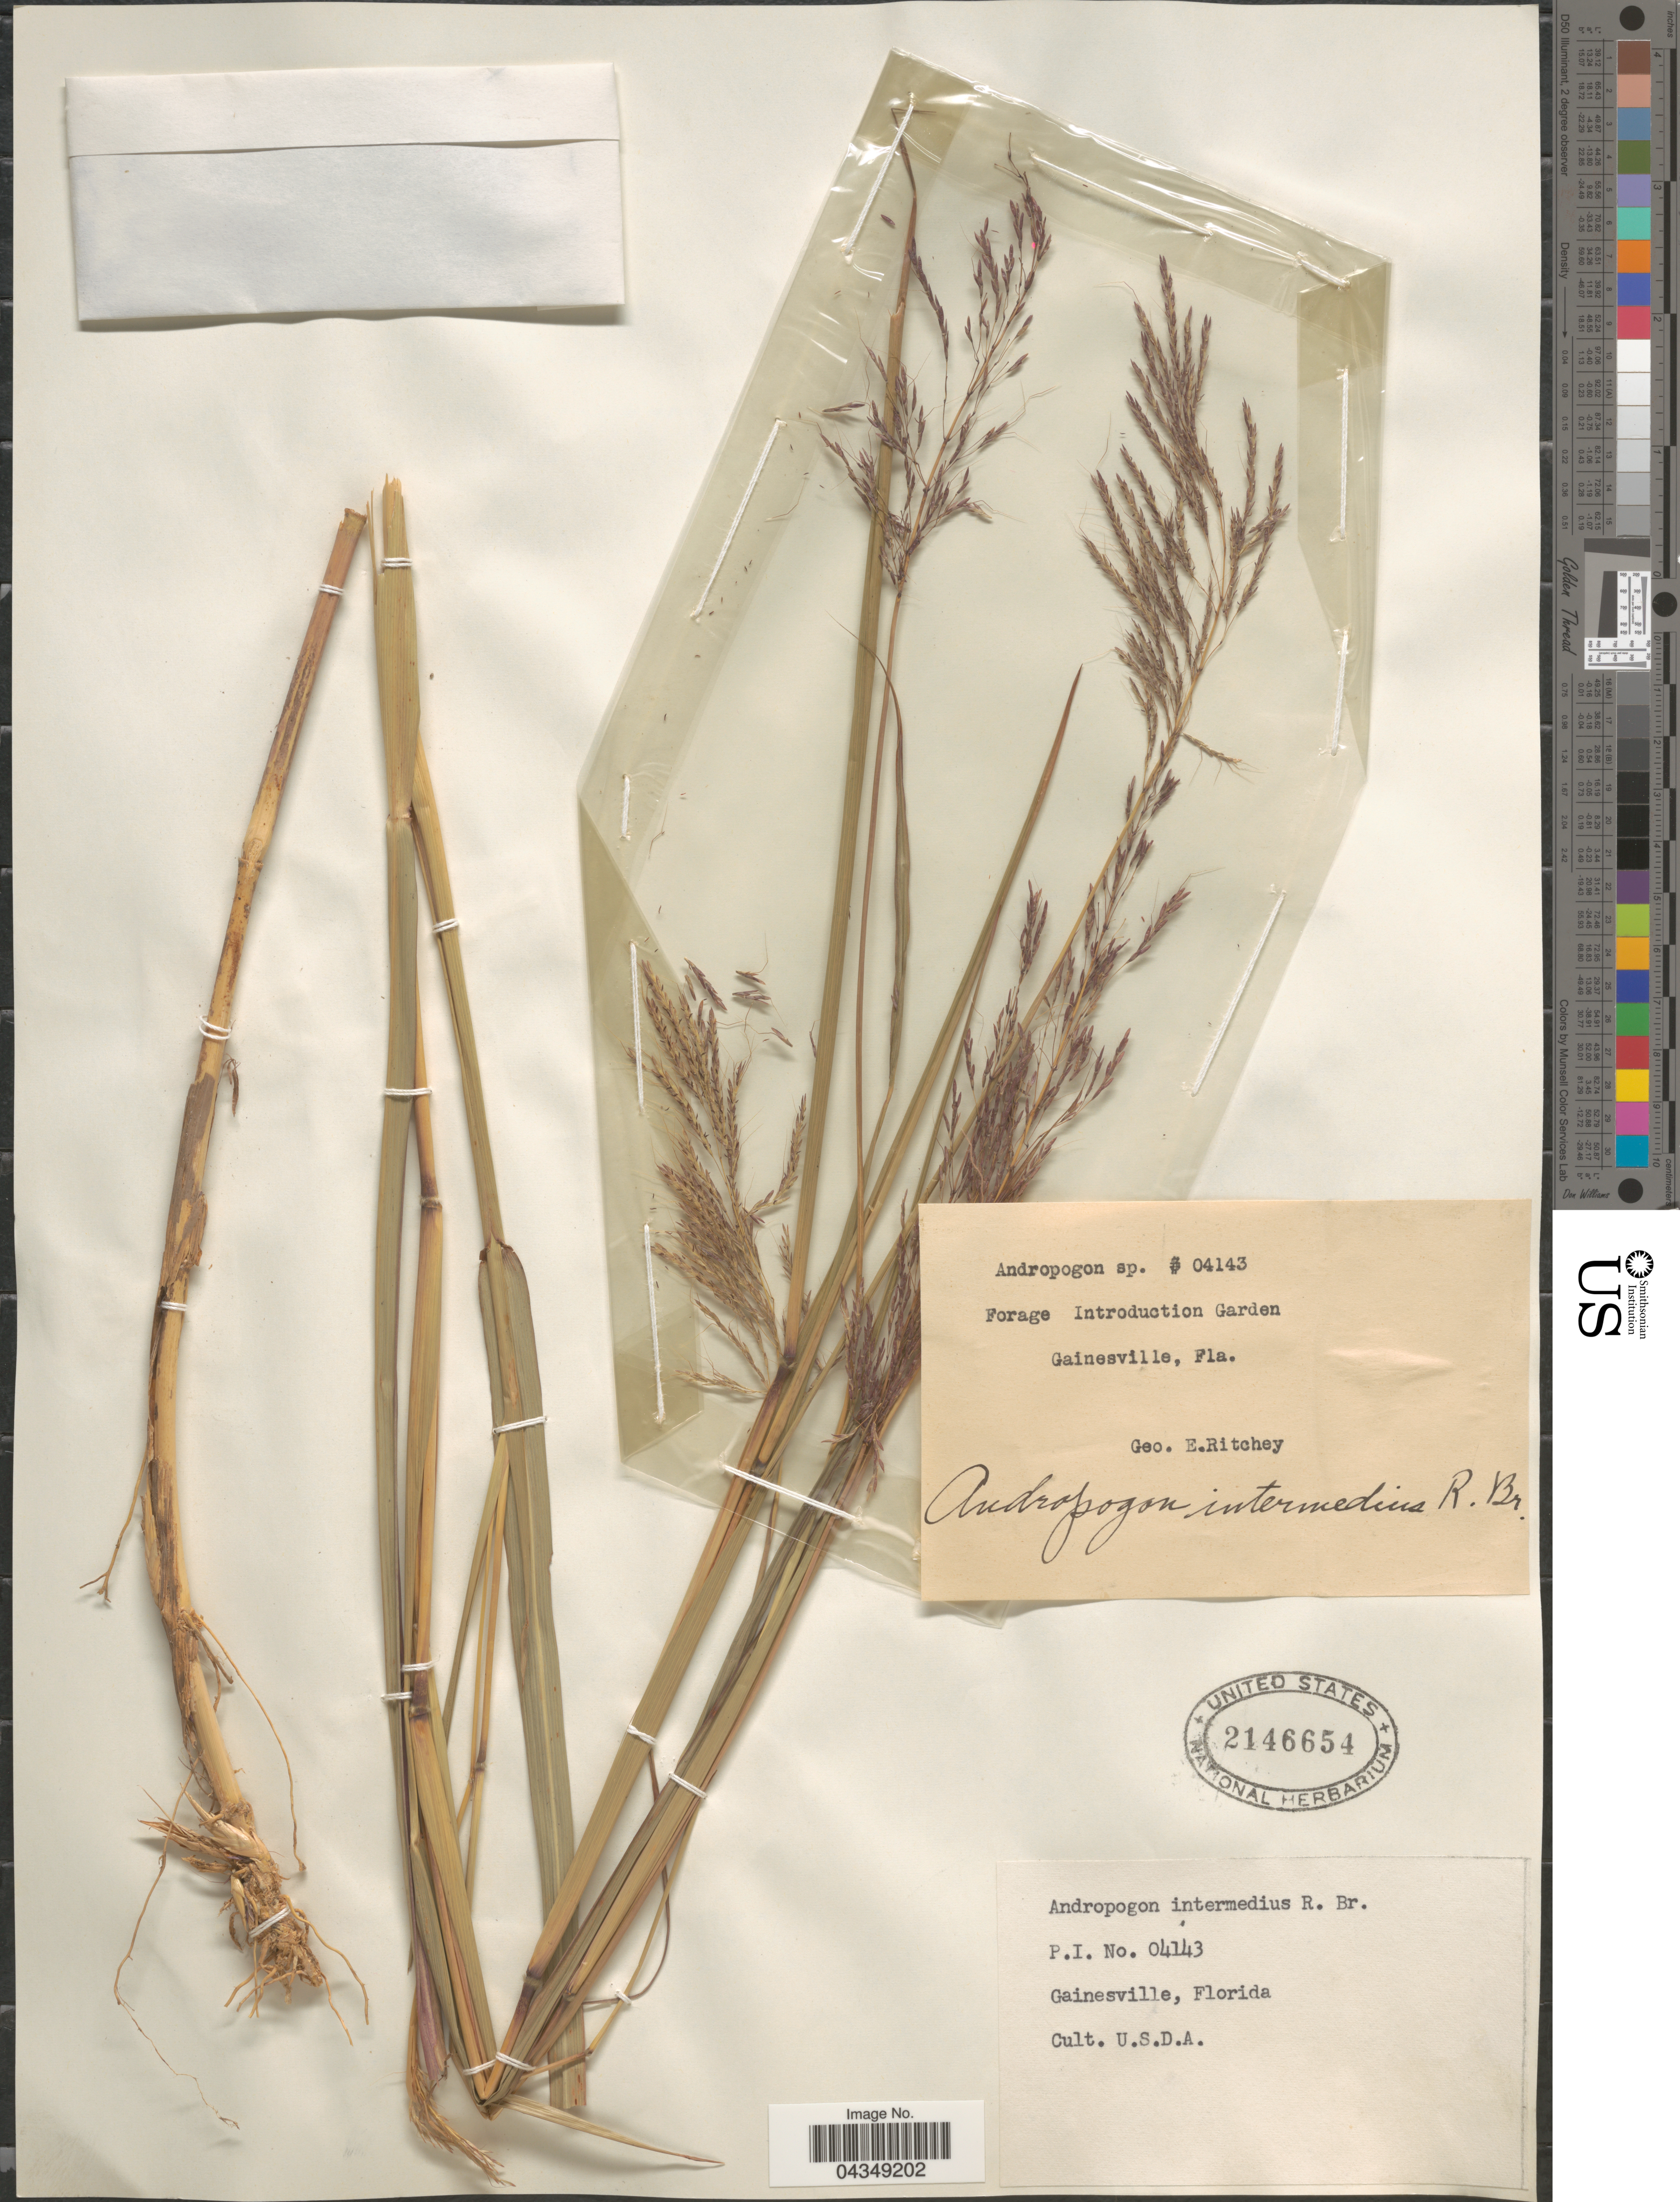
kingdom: Plantae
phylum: Tracheophyta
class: Liliopsida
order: Poales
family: Poaceae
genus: Bothriochloa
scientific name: Bothriochloa bladhii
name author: (Retz.) S.T. Blake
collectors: G. Ritchey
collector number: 04143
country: United States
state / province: Florida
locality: Forage Introduction Garden. Gainesville. Cult. U.S.D.A.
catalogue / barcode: US 2146654